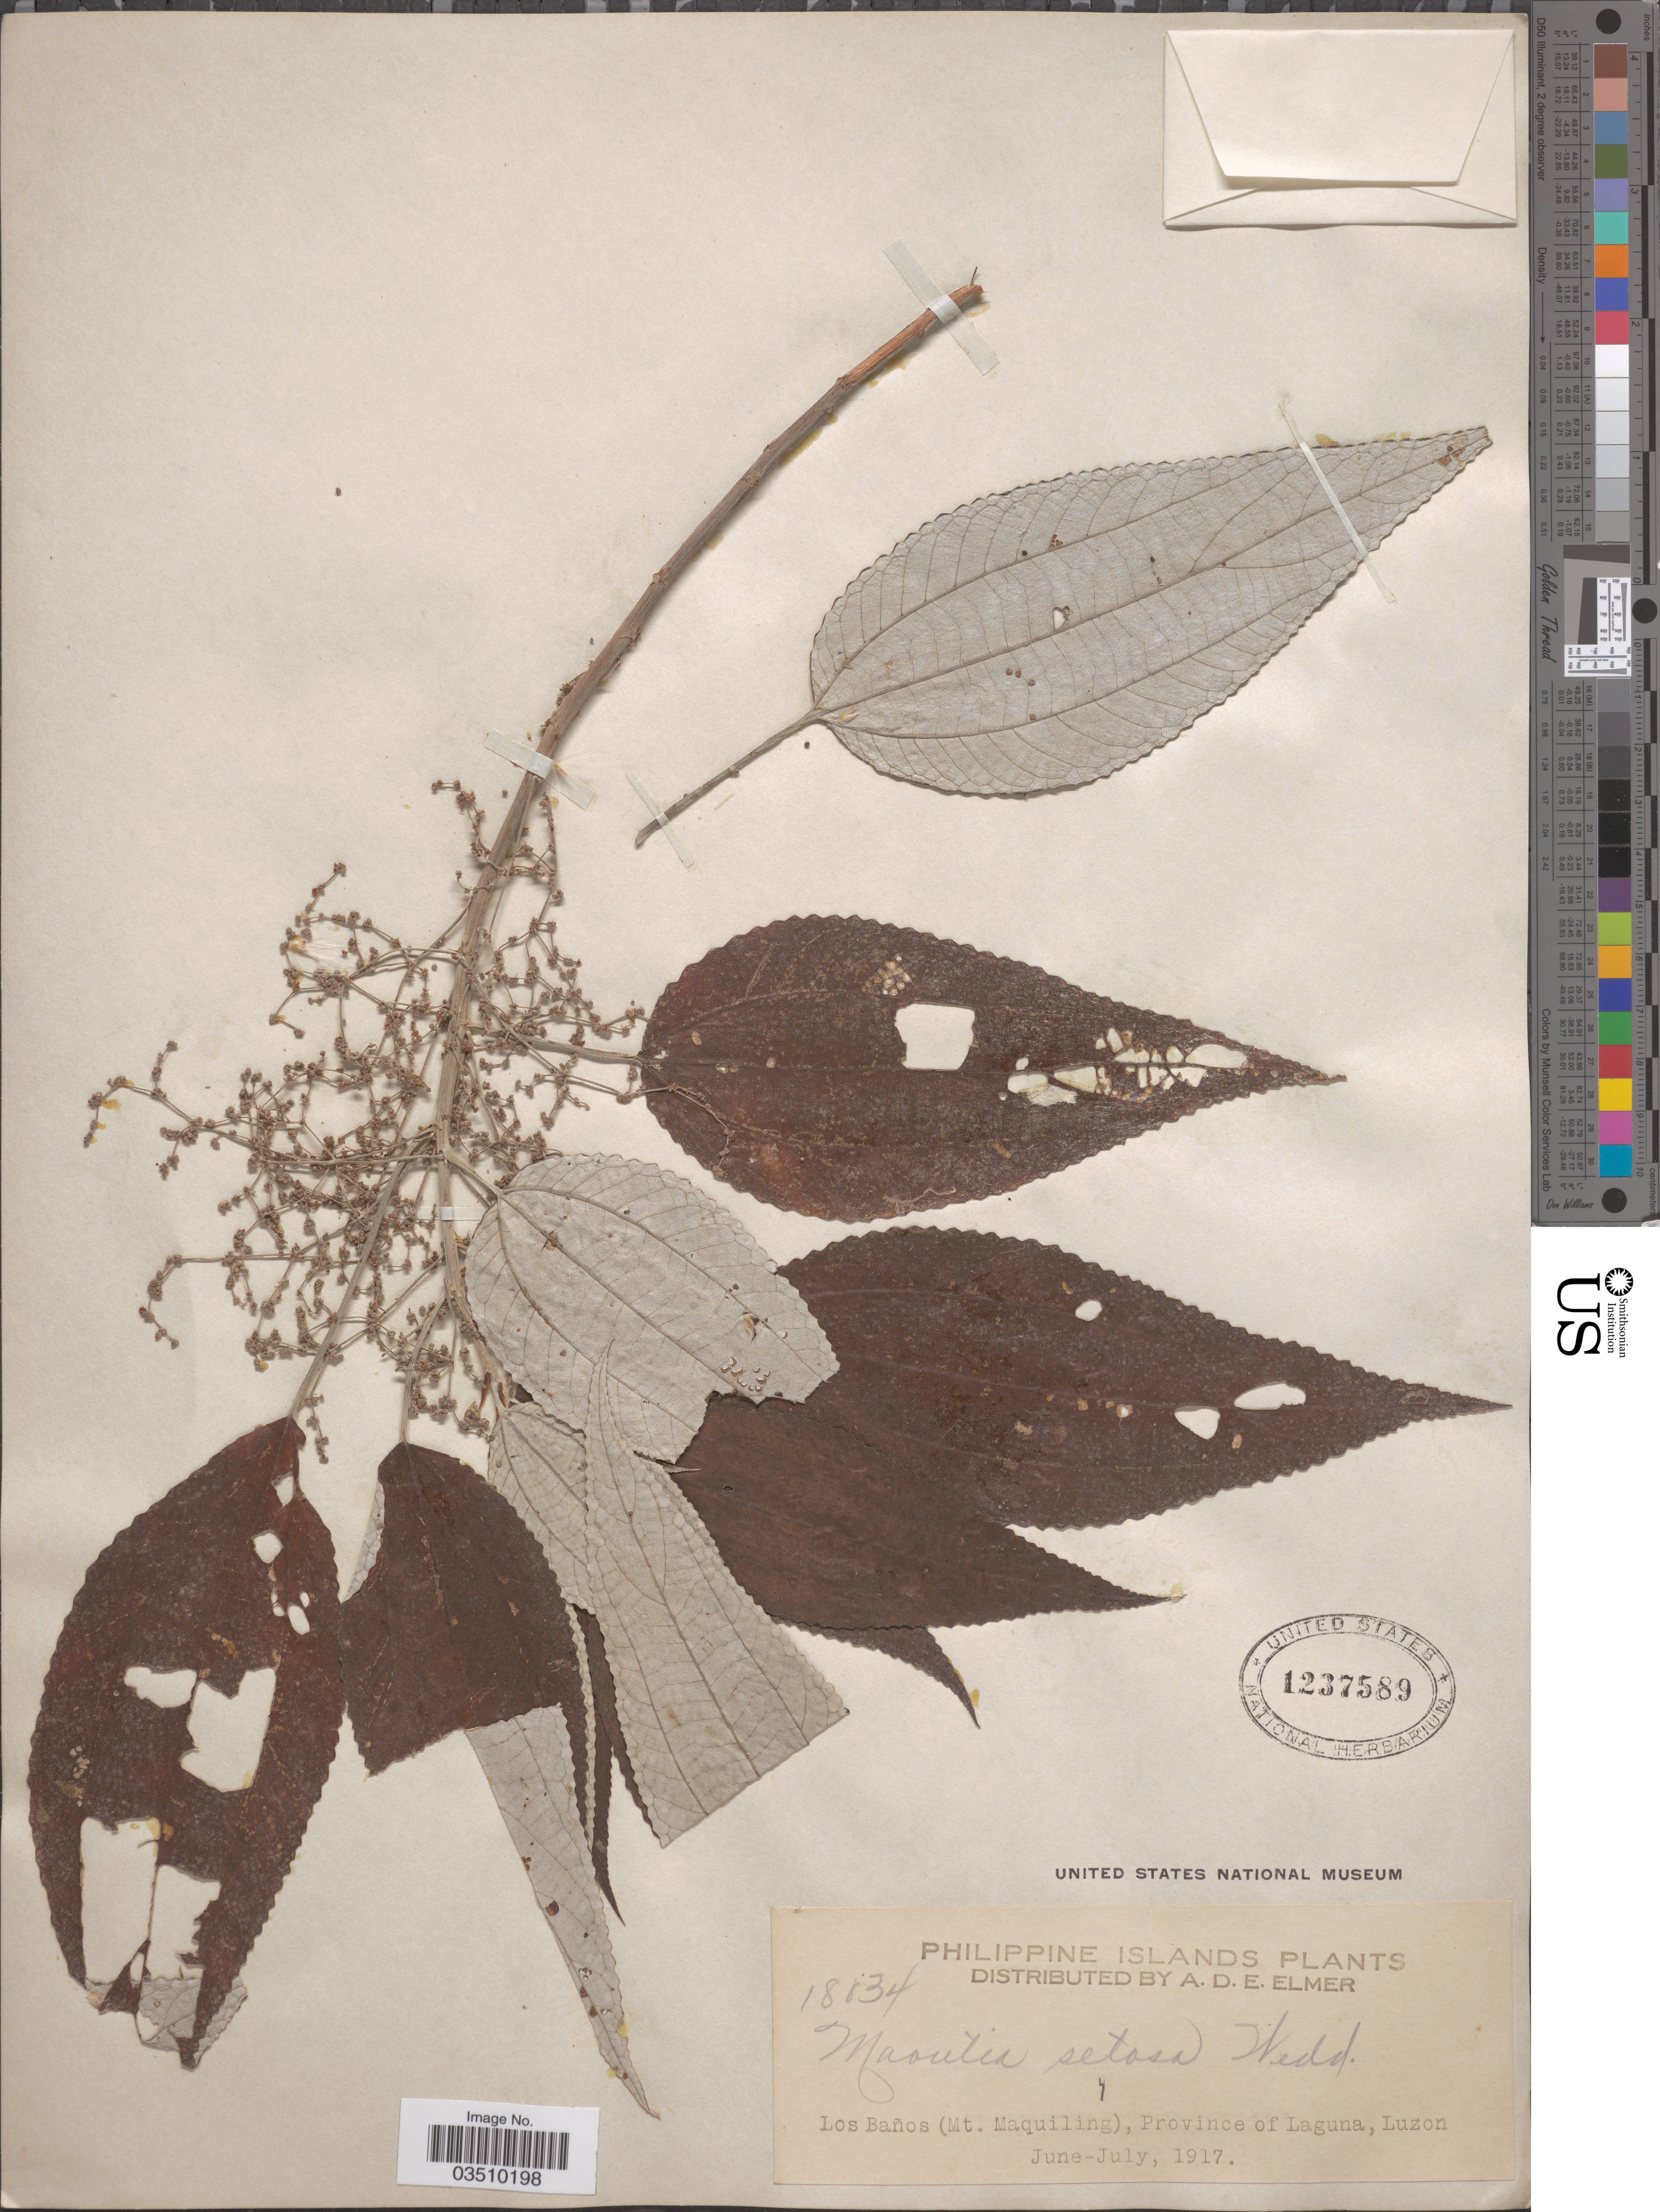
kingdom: Plantae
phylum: Tracheophyta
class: Magnoliopsida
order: Rosales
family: Urticaceae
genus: Maoutia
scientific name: Maoutia setosa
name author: Wedd.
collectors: A. D. E. Elmer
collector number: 18034*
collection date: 1917-06/1917-07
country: Philippines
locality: Los Baños (Mt. Maquiling), Province of Laguna, Luzon.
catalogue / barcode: US 1237589